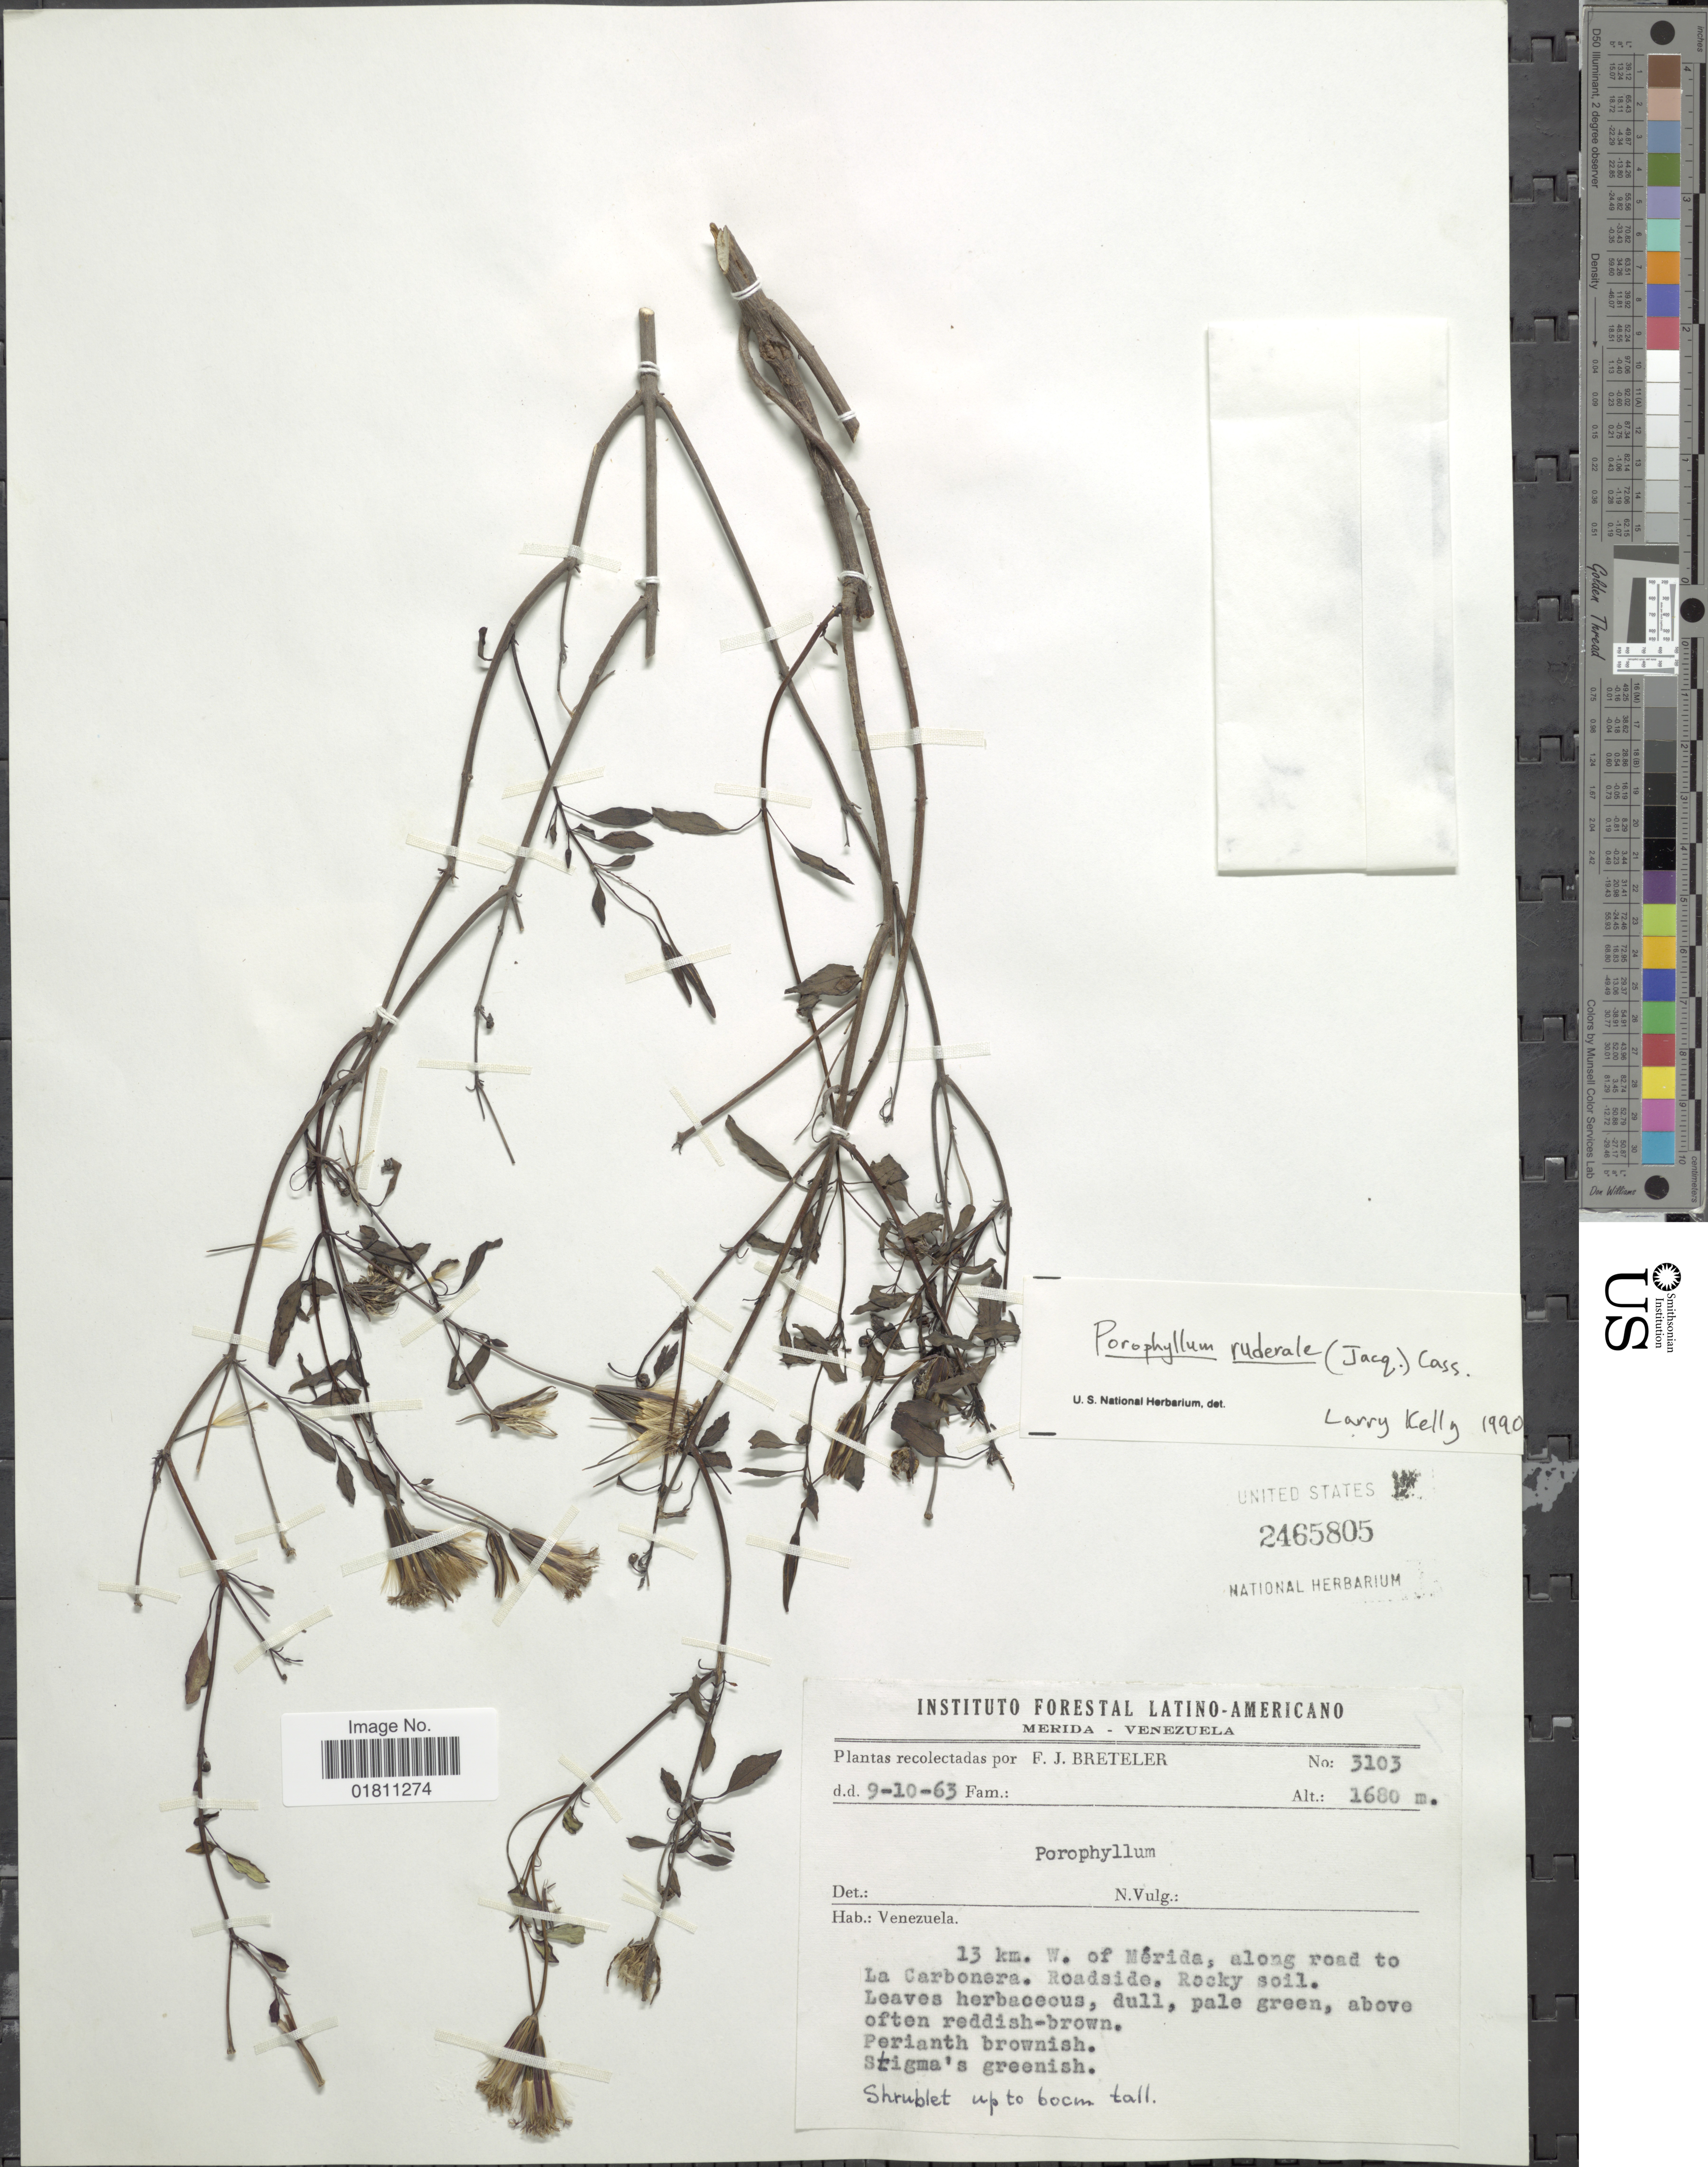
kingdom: Plantae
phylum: Tracheophyta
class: Magnoliopsida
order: Asterales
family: Asteraceae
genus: Porophyllum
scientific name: Porophyllum ruderale subsp. ruderale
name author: (Jacq.) Cass.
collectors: F. J. Breteler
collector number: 3103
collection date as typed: Transcribed d/m/y: 9/10/63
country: Venezuela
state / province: Mérida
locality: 13 km W of Merida, along road to La Carbonera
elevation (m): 1680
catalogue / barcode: US 2465805